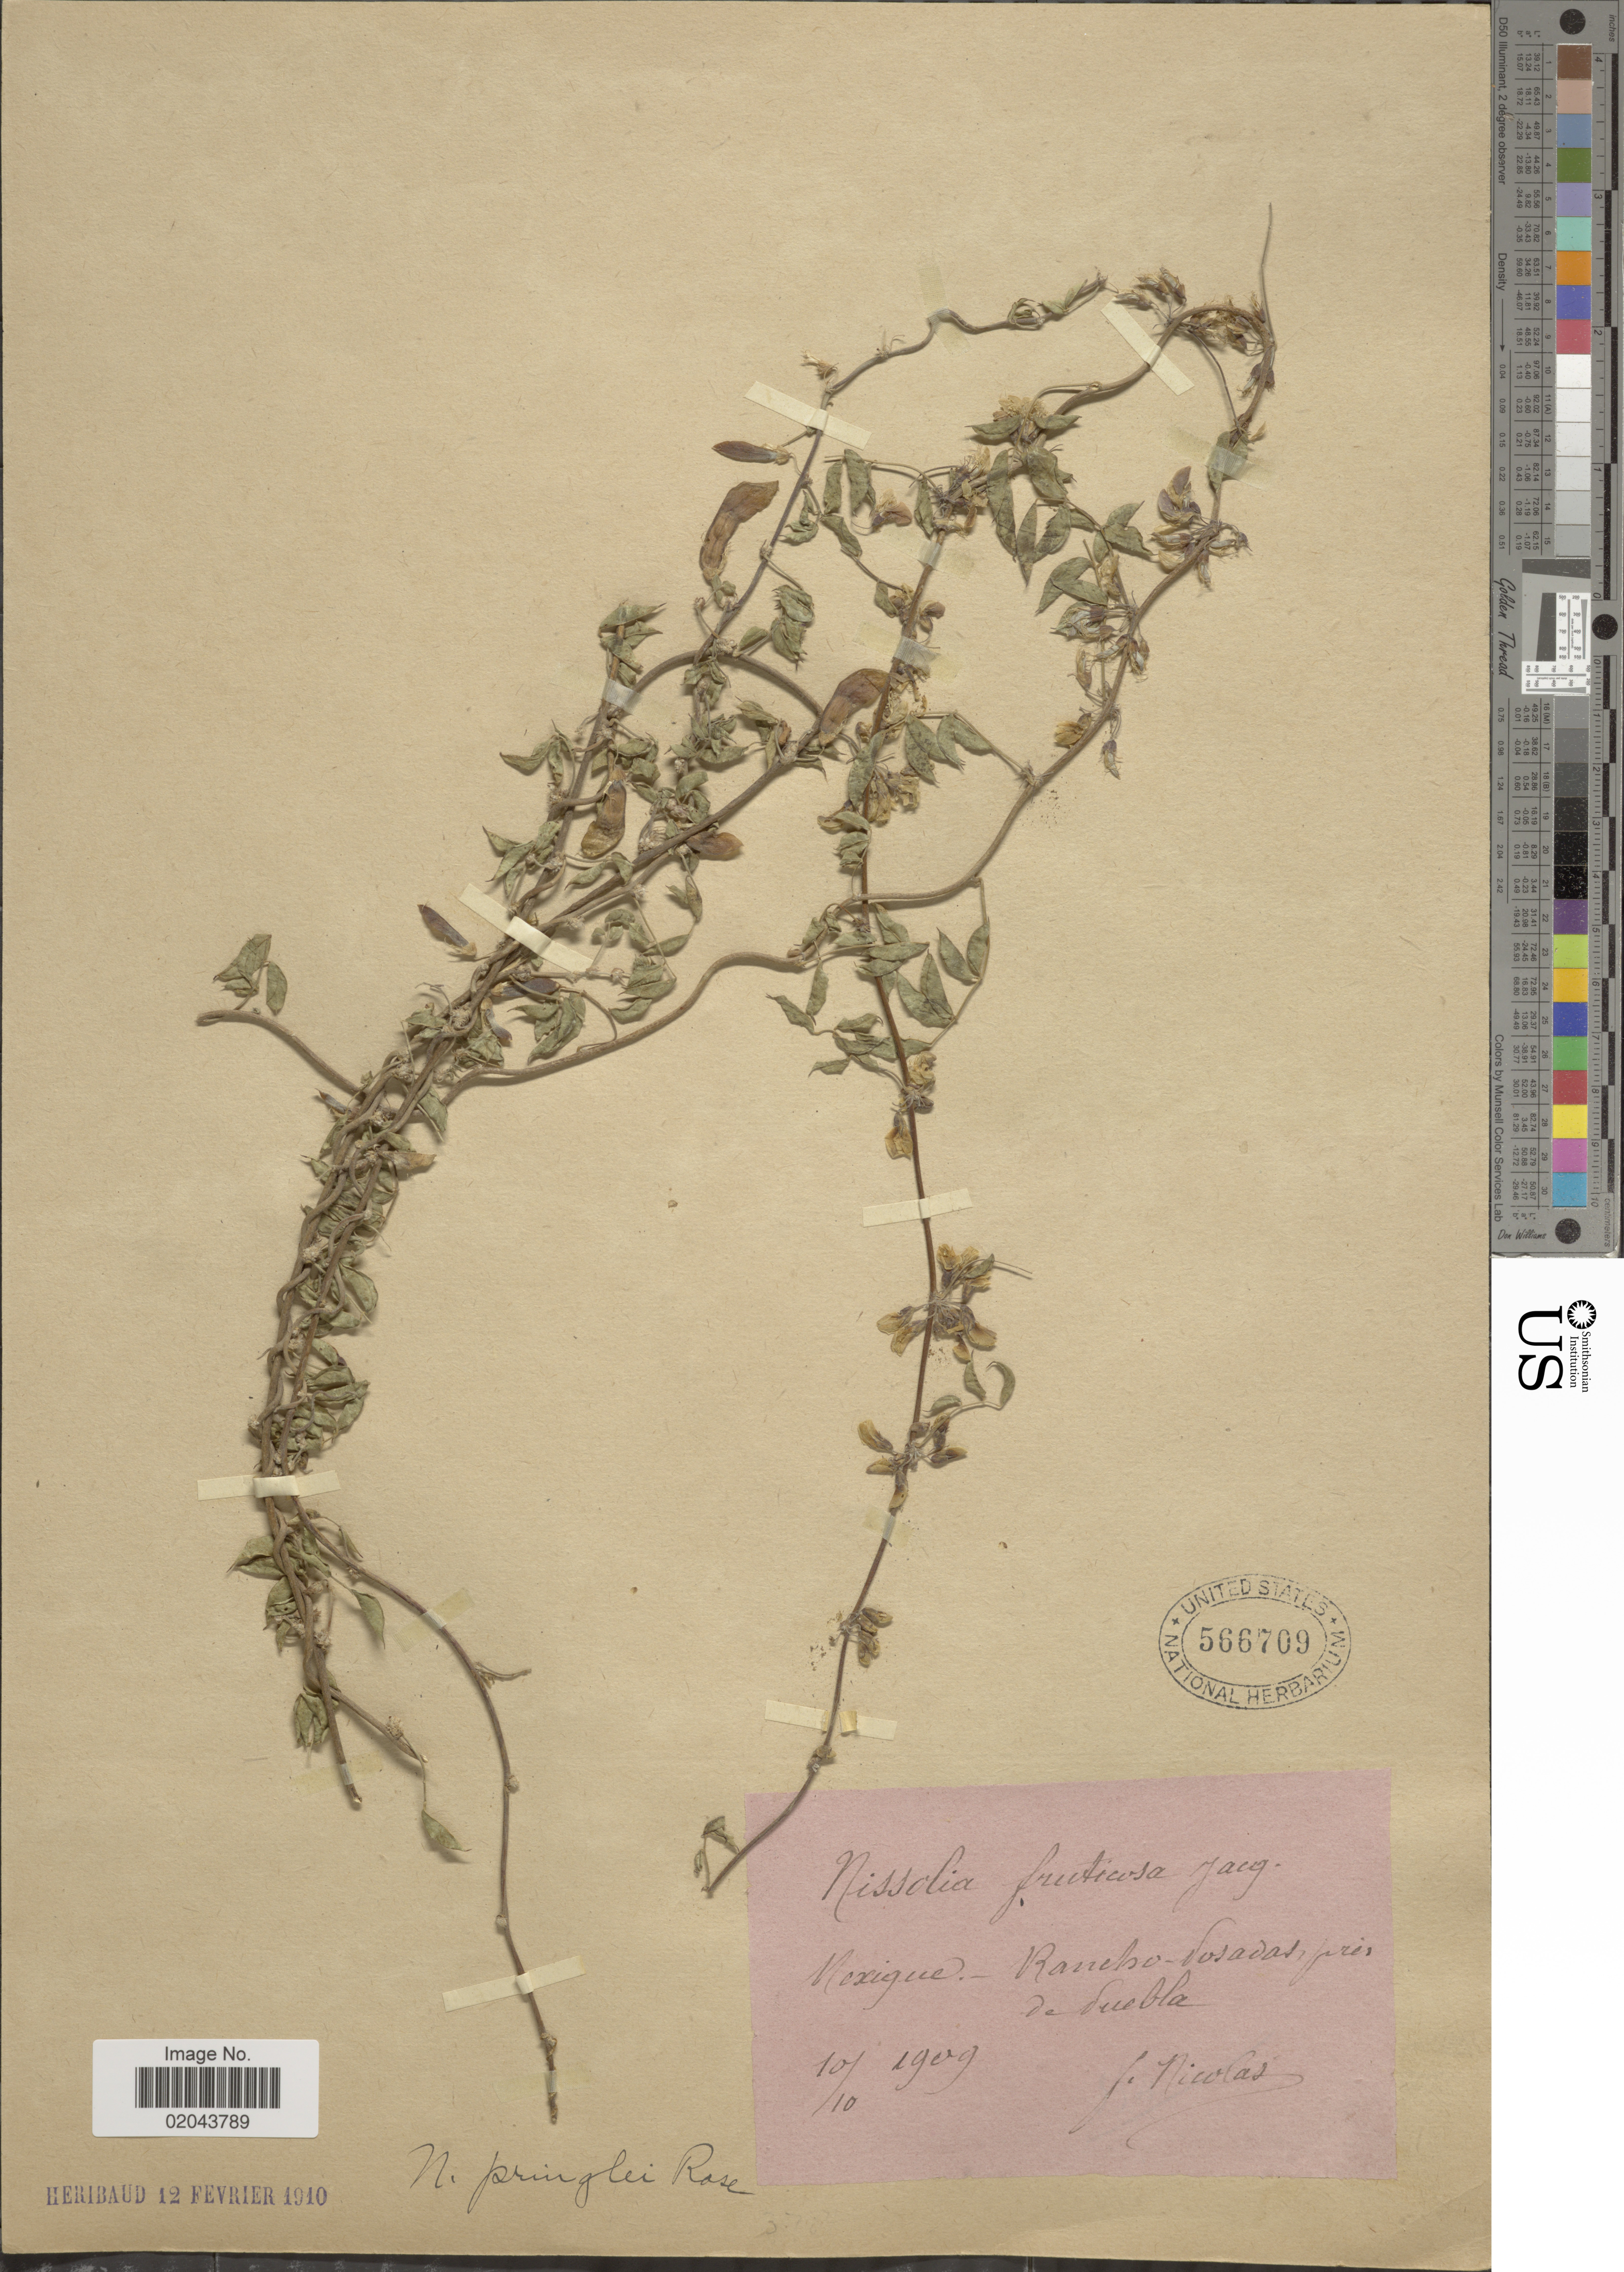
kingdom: Plantae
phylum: Tracheophyta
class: Magnoliopsida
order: Fabales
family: Fabaceae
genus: Nissolia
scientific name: Nissolia pringlei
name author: Rose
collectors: F. Nicolas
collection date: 1909-10-10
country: Mexico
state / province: Puebla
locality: Rancho-Posadas, pres de Puebla.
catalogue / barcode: US 566709